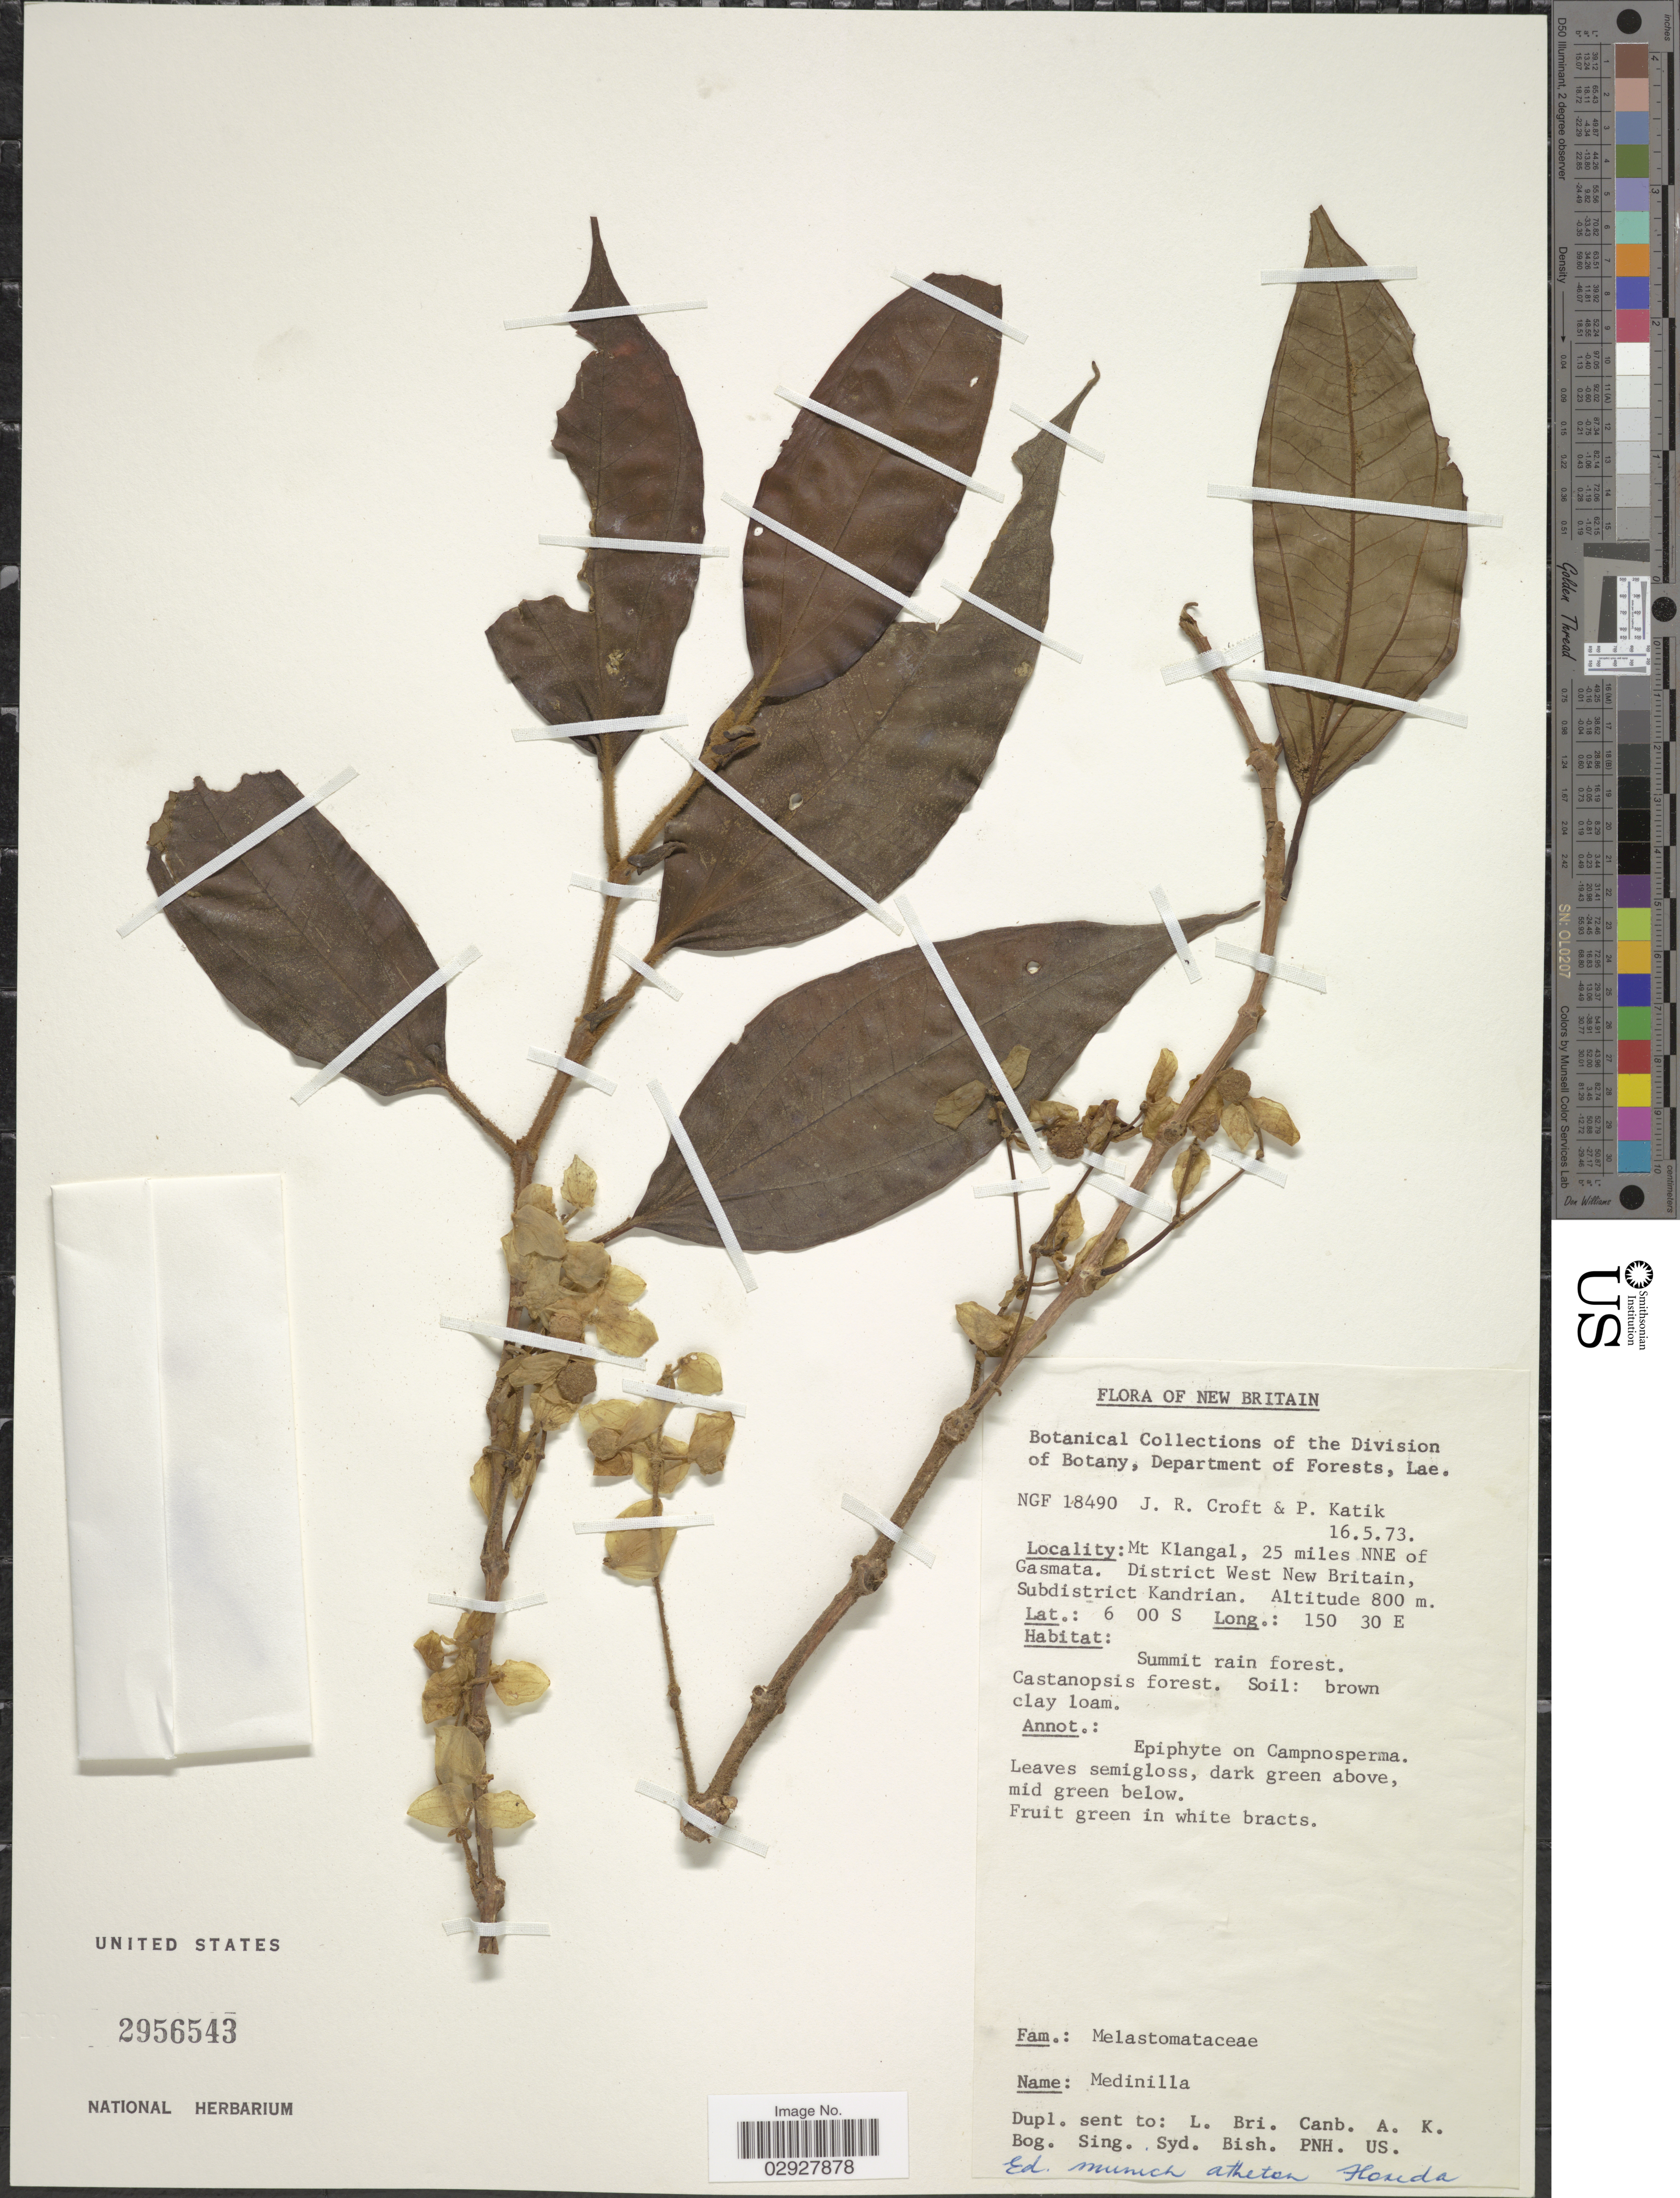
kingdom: Plantae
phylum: Tracheophyta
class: Magnoliopsida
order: Myrtales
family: Melastomataceae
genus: Medinilla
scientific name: Medinilla sp.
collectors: J. R. Croft & P. Katik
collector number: NGF 18490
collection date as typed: Transcribed d/m/y: 16/5/73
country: Papua New Guinea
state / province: West New Britain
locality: New Britain, Mt Klangal, 25 miles NNE of Gasmata, District West New Britain, Subdistrict Kandrian.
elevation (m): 800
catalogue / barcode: US 2956543